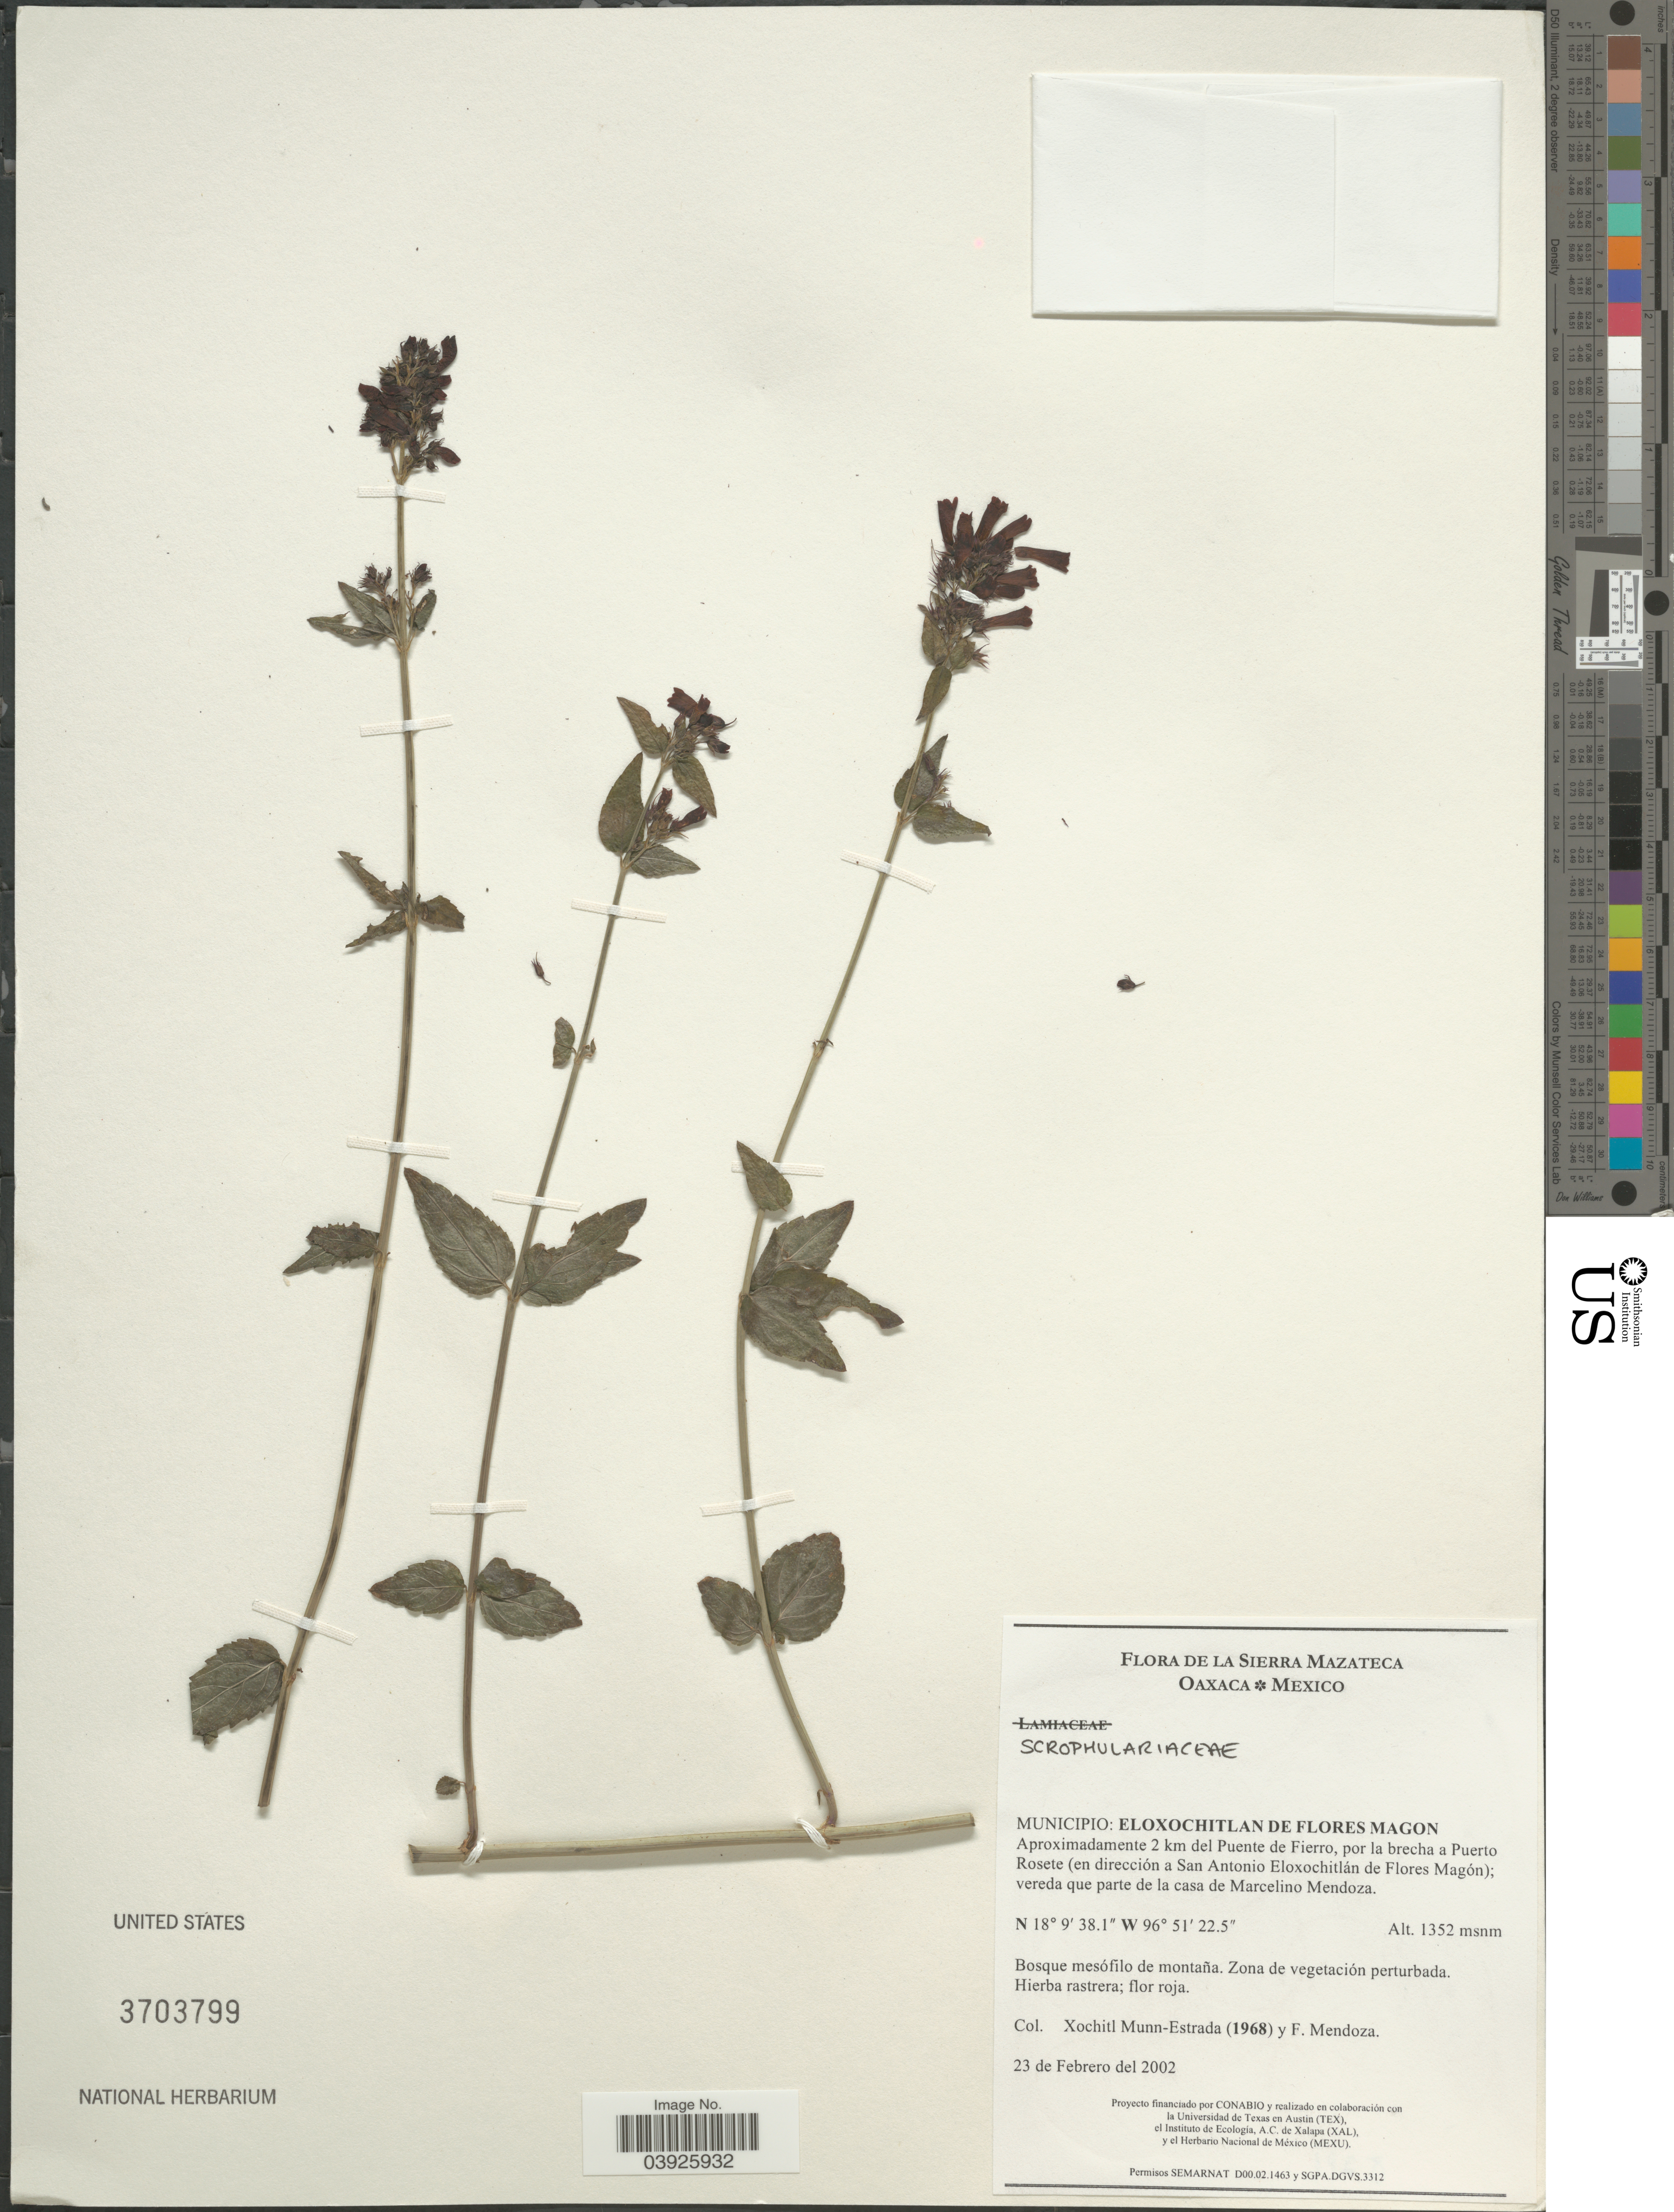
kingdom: Plantae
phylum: Tracheophyta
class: Magnoliopsida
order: Lamiales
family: Scrophulariaceae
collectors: X. Munn-Estrada & F. Mendoza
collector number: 1968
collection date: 2002-02-23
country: Mexico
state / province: Oaxaca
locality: Sierra Mazateca. Municipio: Eloxochitlan de flores Magon. Aproximadamente 2 km del Puente de Fierro, por la brecha a Puerto Rosete (en dirección a San Antonio Eloxochitlán de Flores Magón); vereda que parte de la casa de Marcelino Mendoza.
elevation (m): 1352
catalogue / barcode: US 3703799